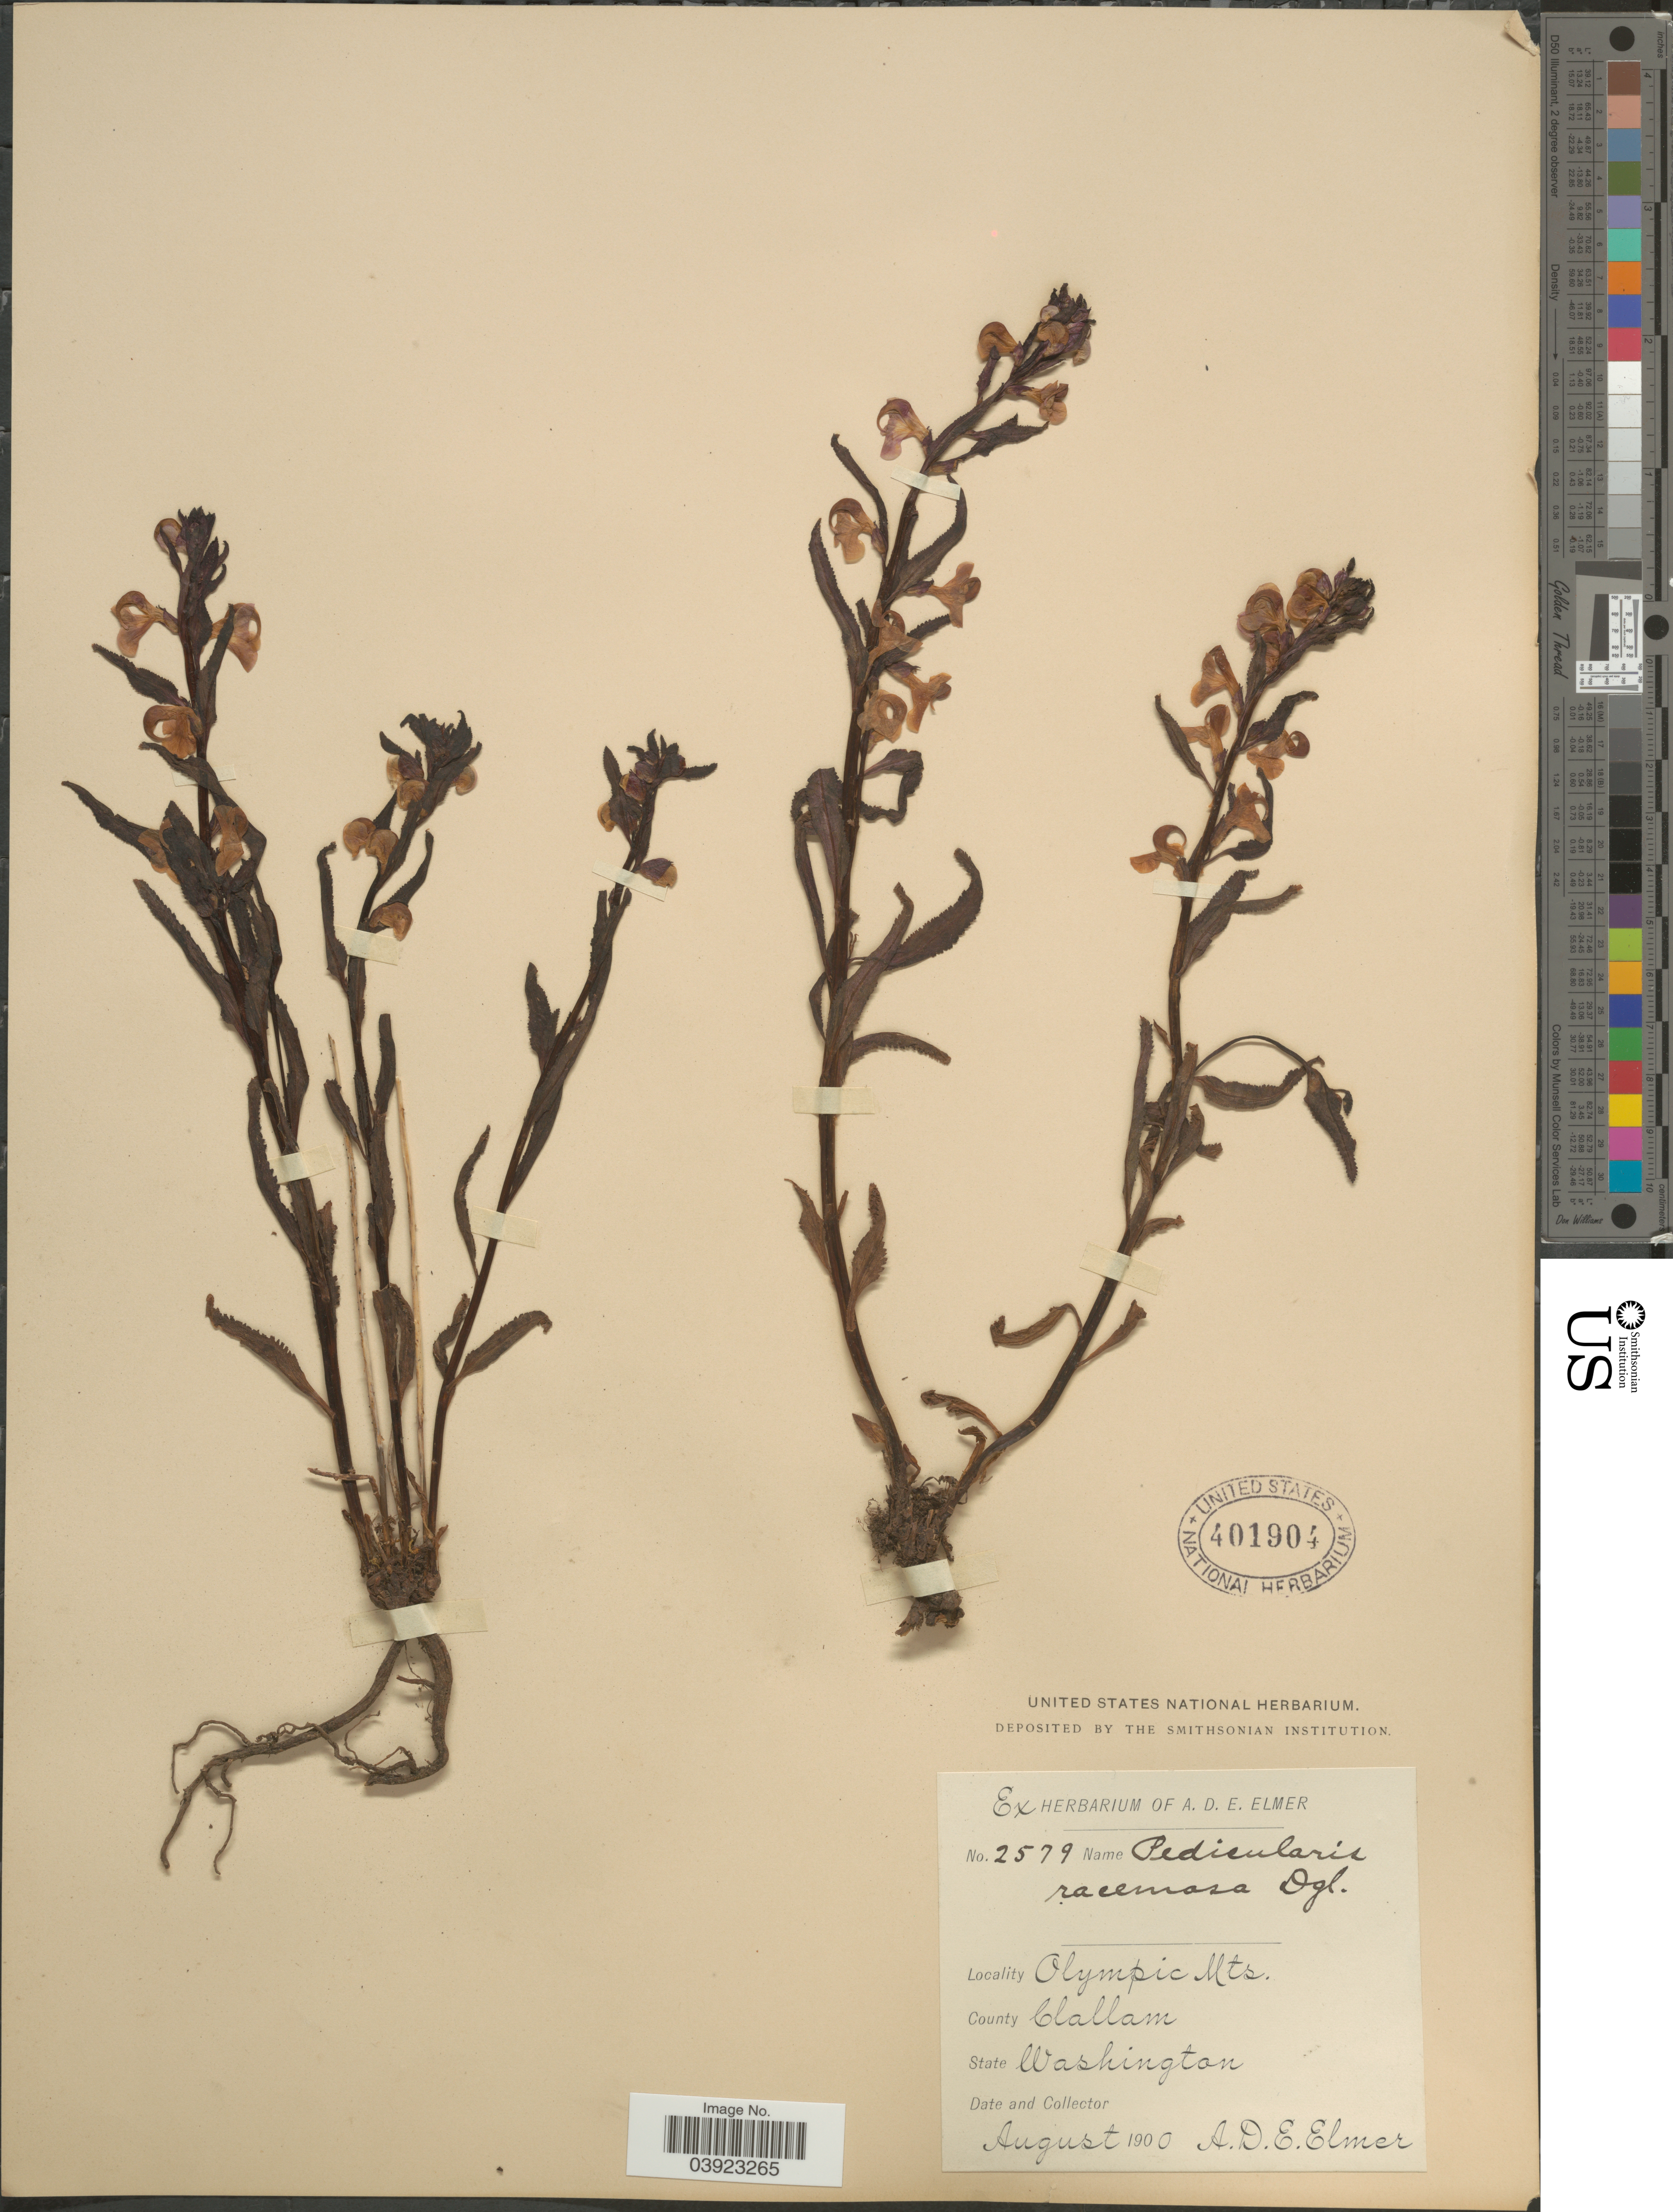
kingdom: Plantae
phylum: Tracheophyta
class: Magnoliopsida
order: Lamiales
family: Orobanchaceae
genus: Pedicularis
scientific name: Pedicularis racemosa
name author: Douglas ex Benth.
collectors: A. D. E. Elmer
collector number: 2579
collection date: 1900-08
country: United States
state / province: Washington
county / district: Clallam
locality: Olympic Mts. County Clallam.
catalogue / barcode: US 401904